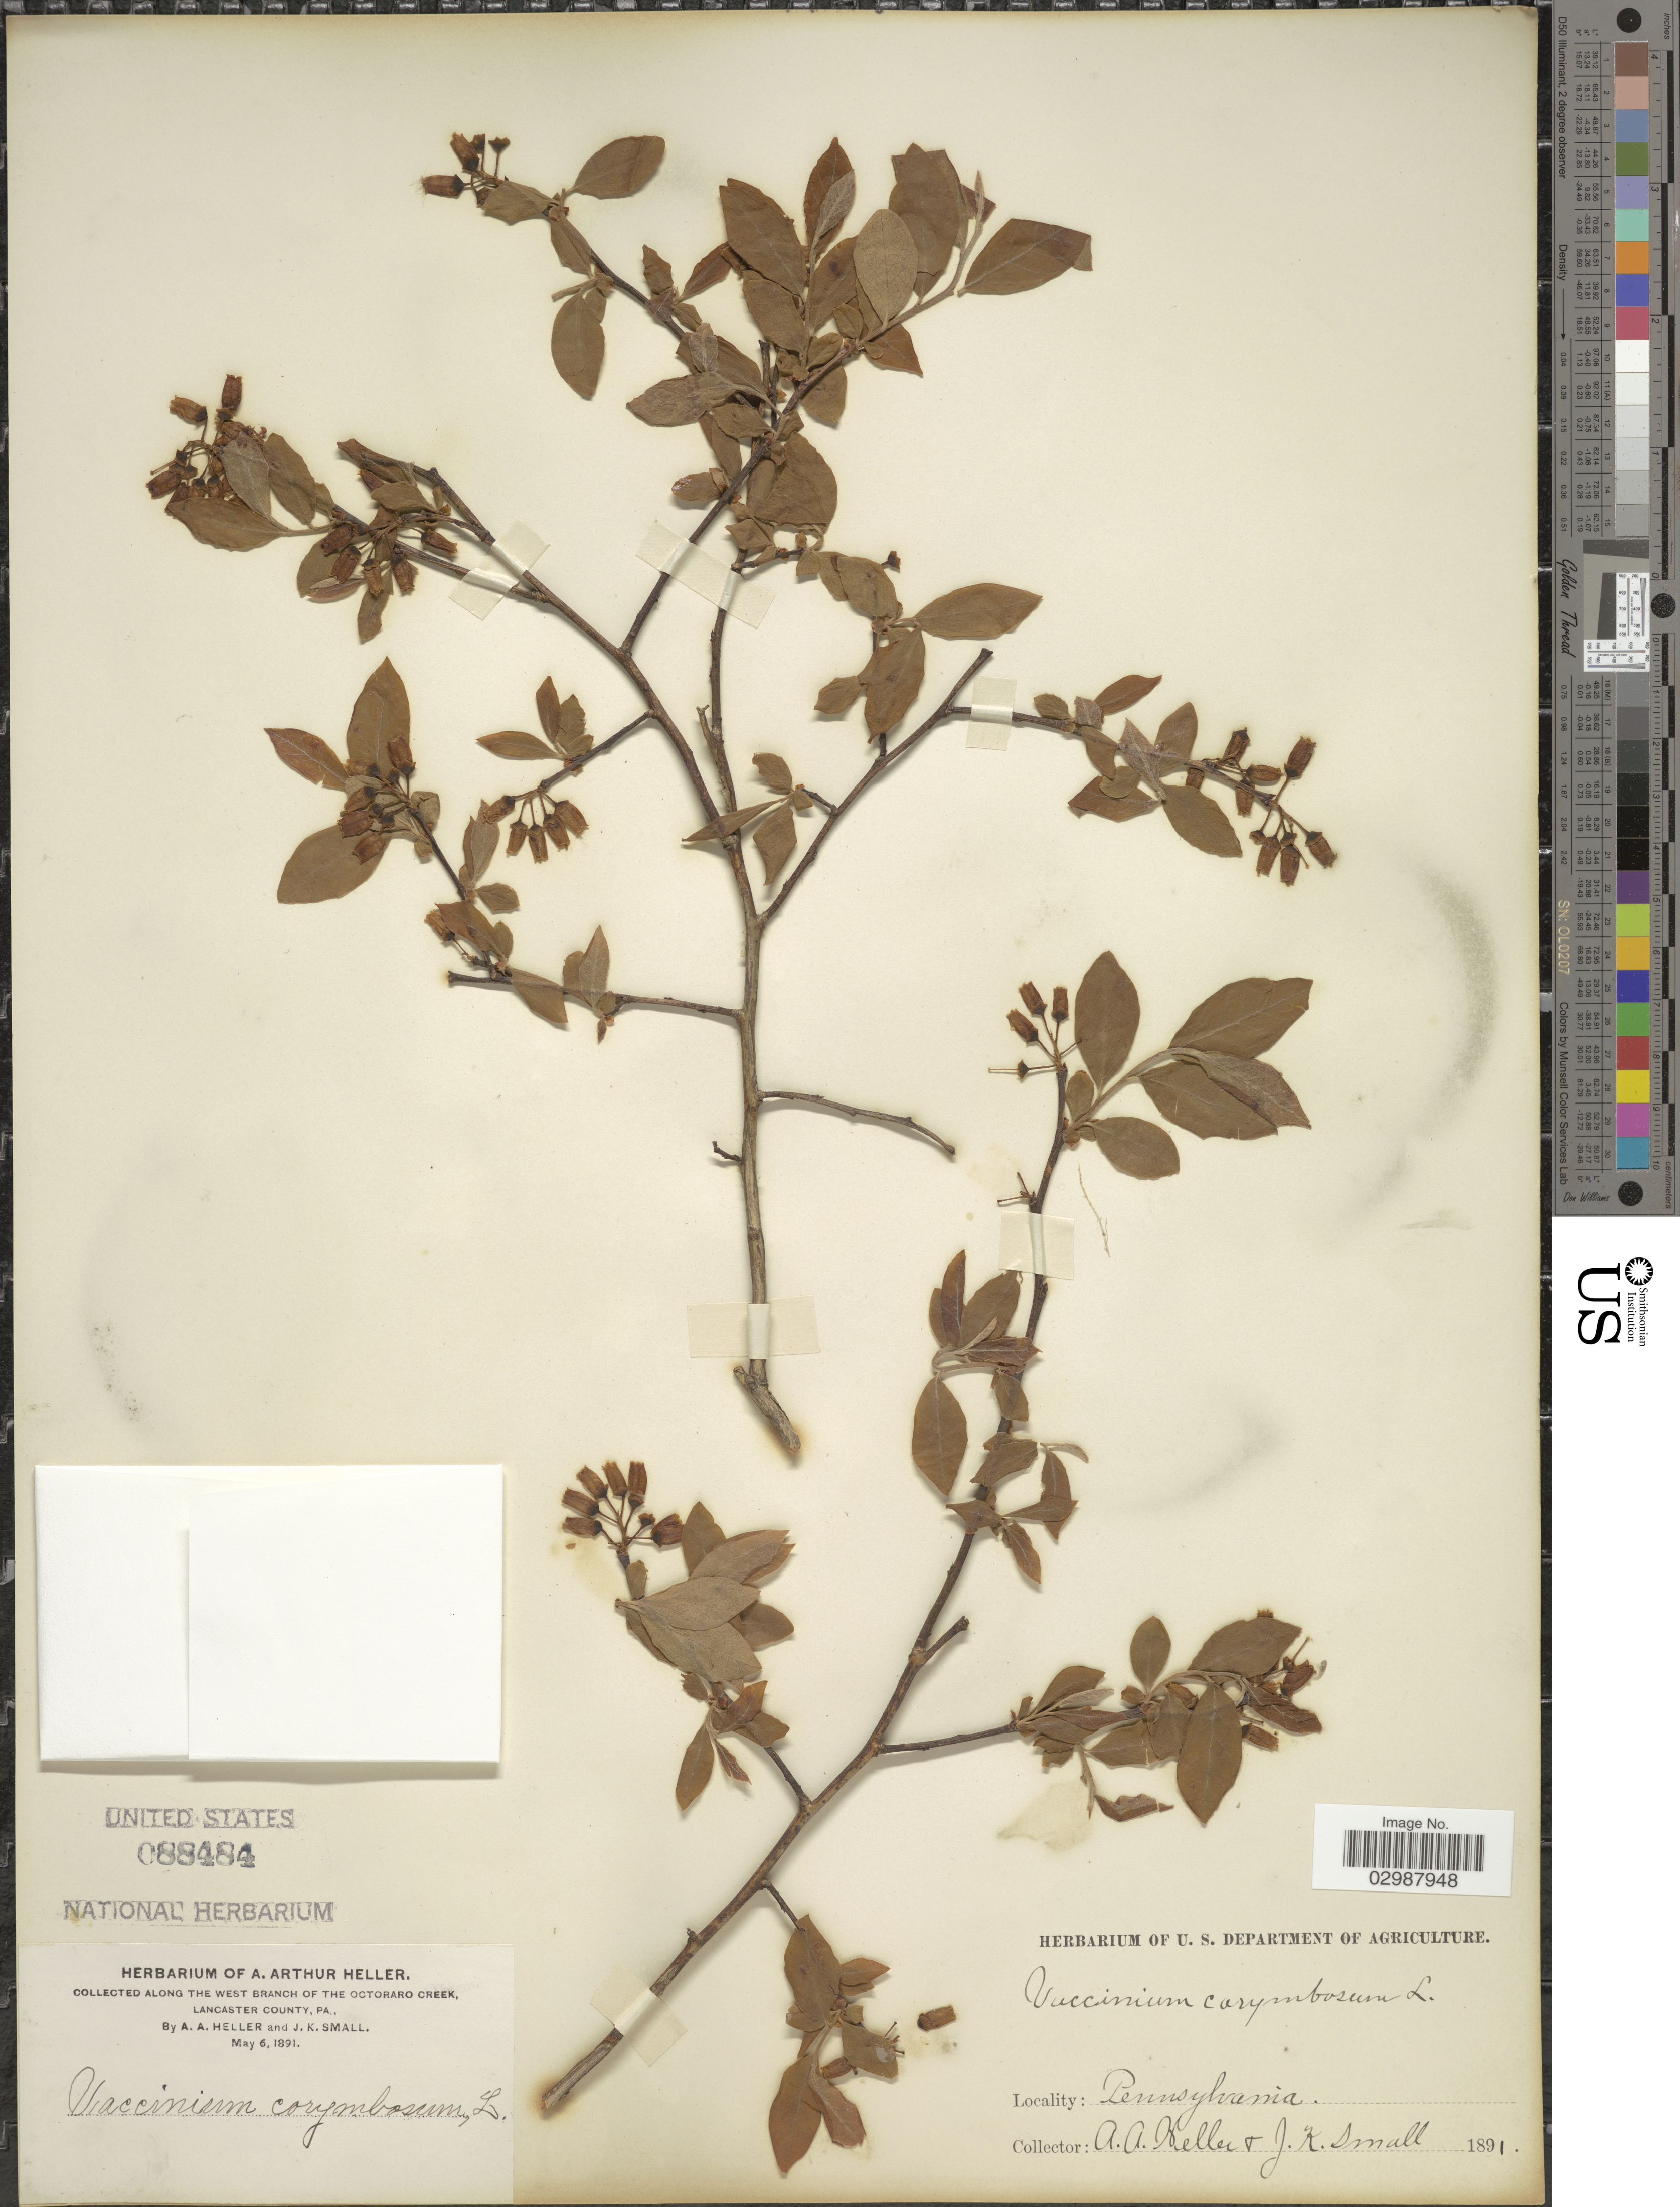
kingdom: Plantae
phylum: Tracheophyta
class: Magnoliopsida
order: Ericales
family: Ericaceae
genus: Vaccinium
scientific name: Vaccinium corymbosum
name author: L.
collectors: A. A. Heller & J. K. Small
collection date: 1891-05-06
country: United States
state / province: Pennsylvania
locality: Along the West Branch of the Octoraro Creek, Lancaster County.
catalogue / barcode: US 88484